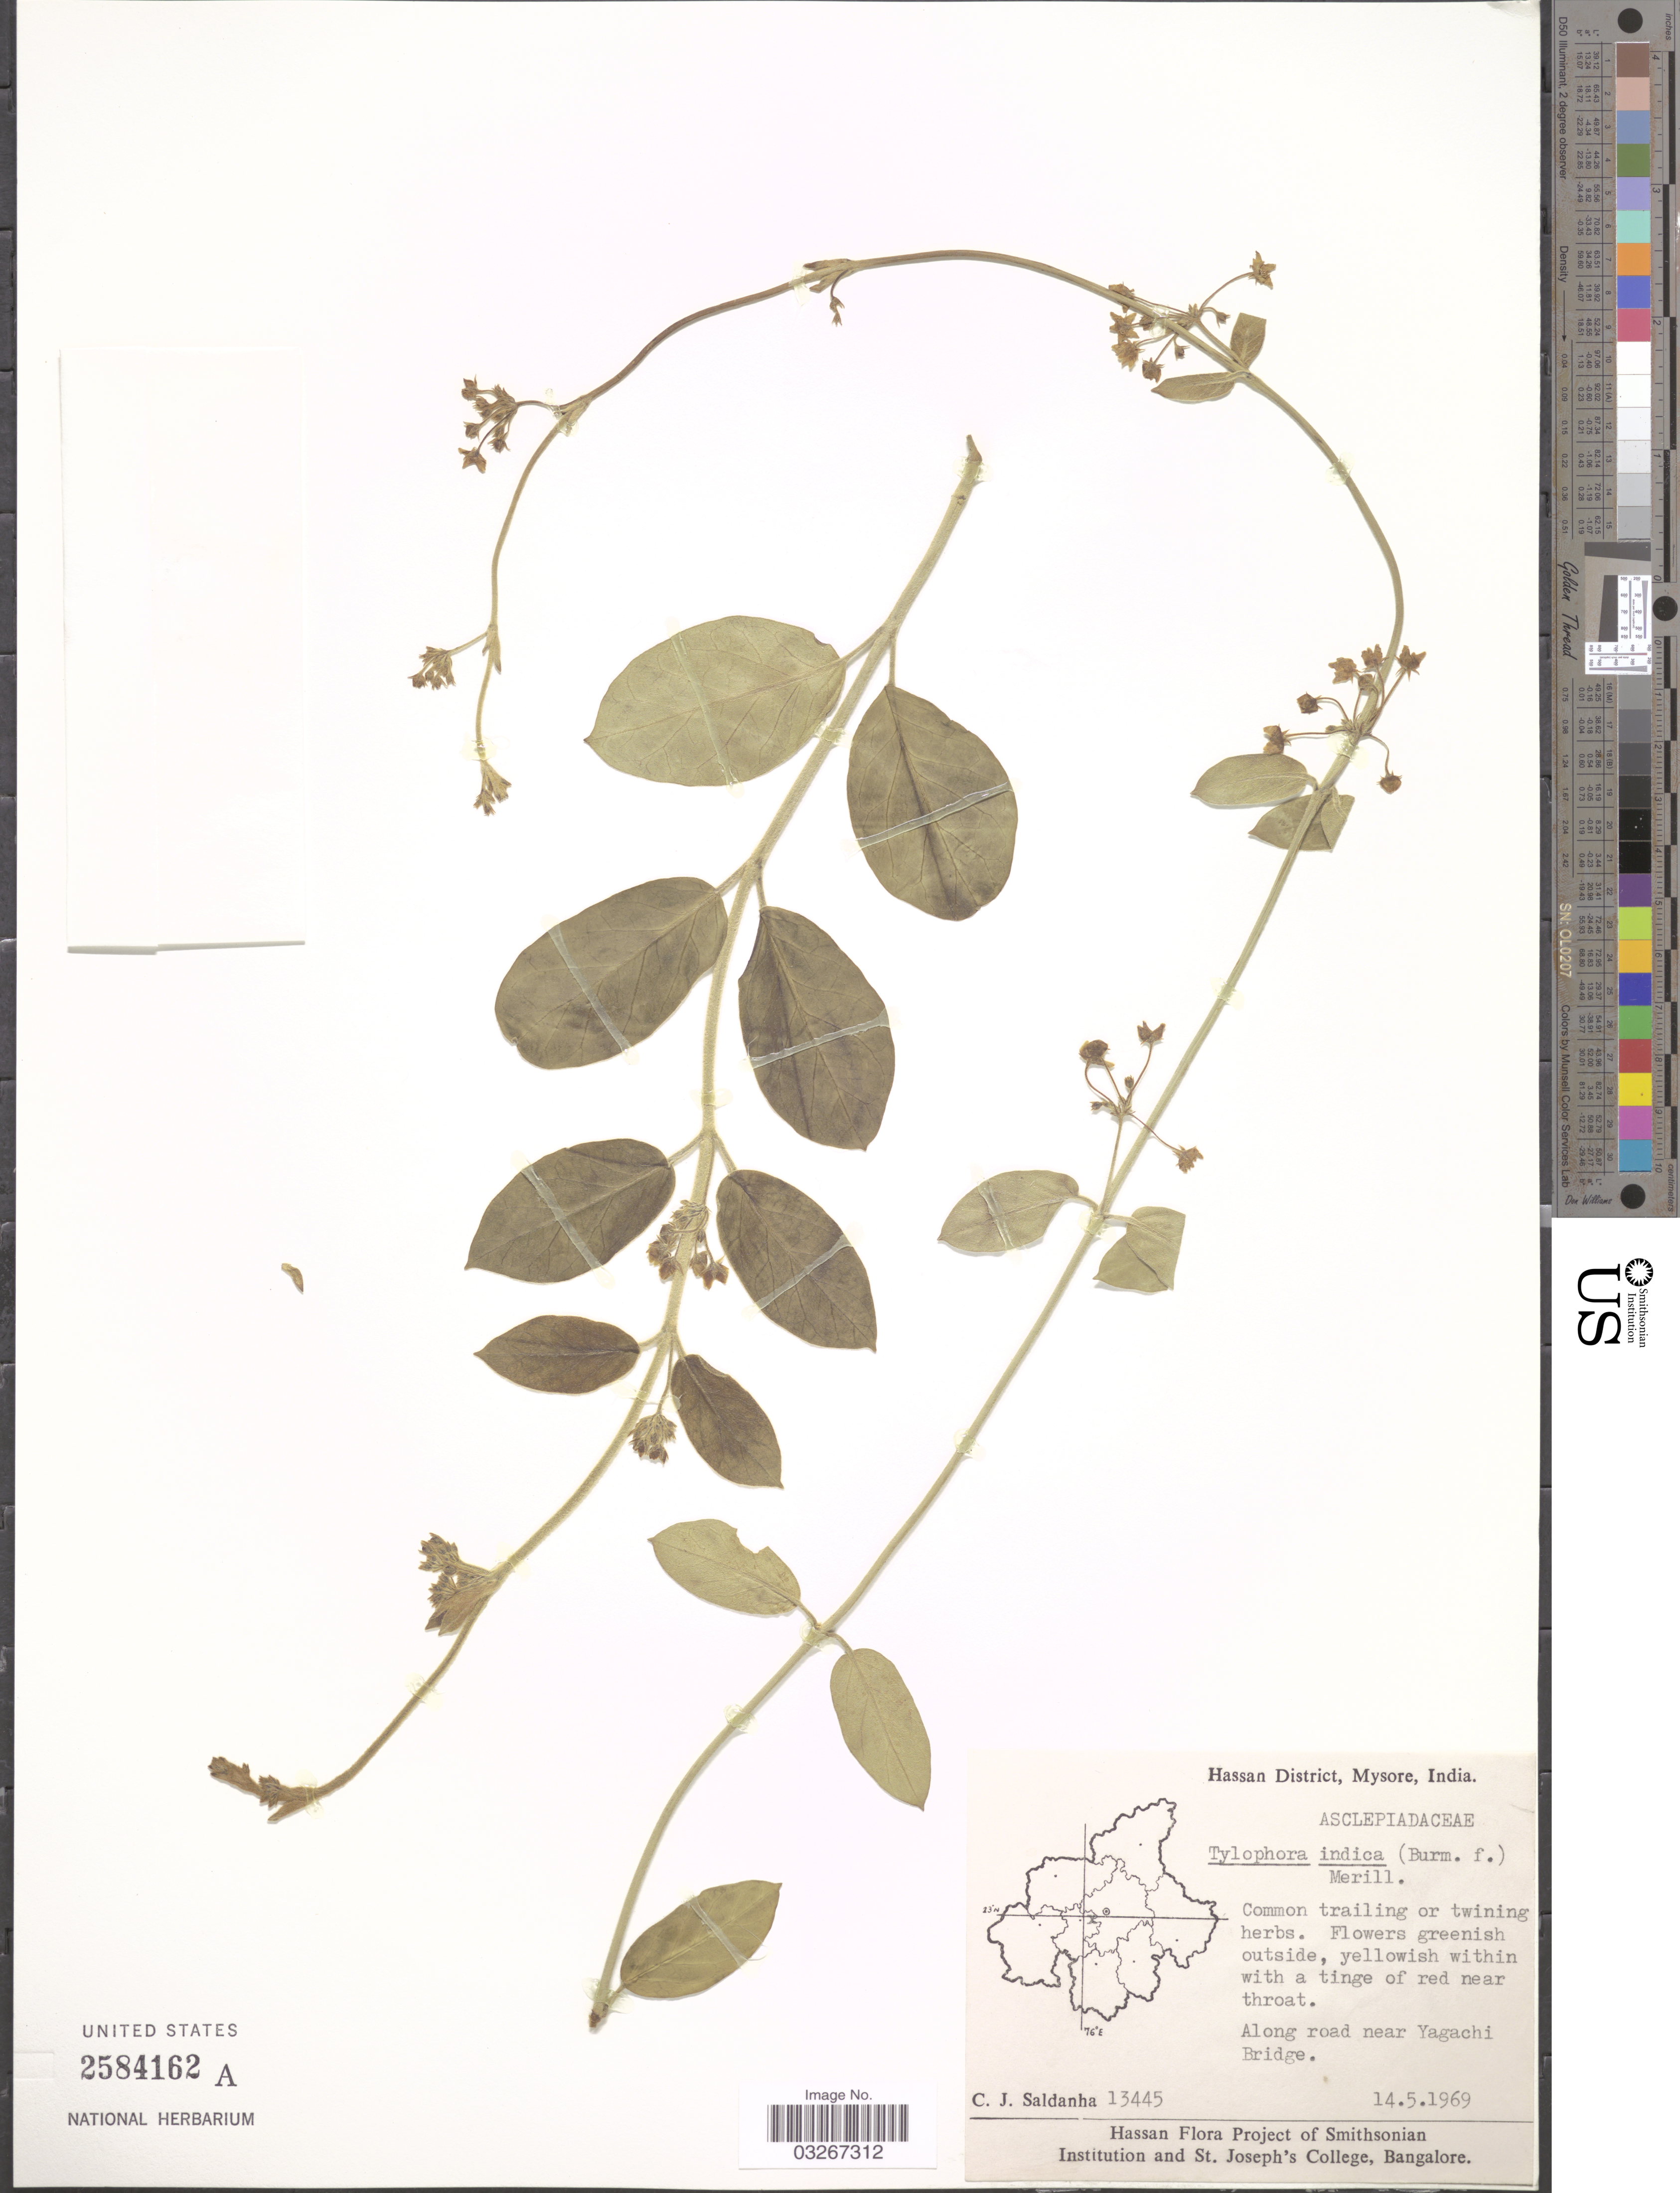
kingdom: Plantae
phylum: Tracheophyta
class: Magnoliopsida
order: Gentianales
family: Apocynaceae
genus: Tylophora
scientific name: Tylophora indica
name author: Merr.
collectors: C. J. Saldanha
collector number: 13445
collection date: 1969-05-14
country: India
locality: Hassan District, Mysore. Along road near Yagachi Bridge.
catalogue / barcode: US 2584162A